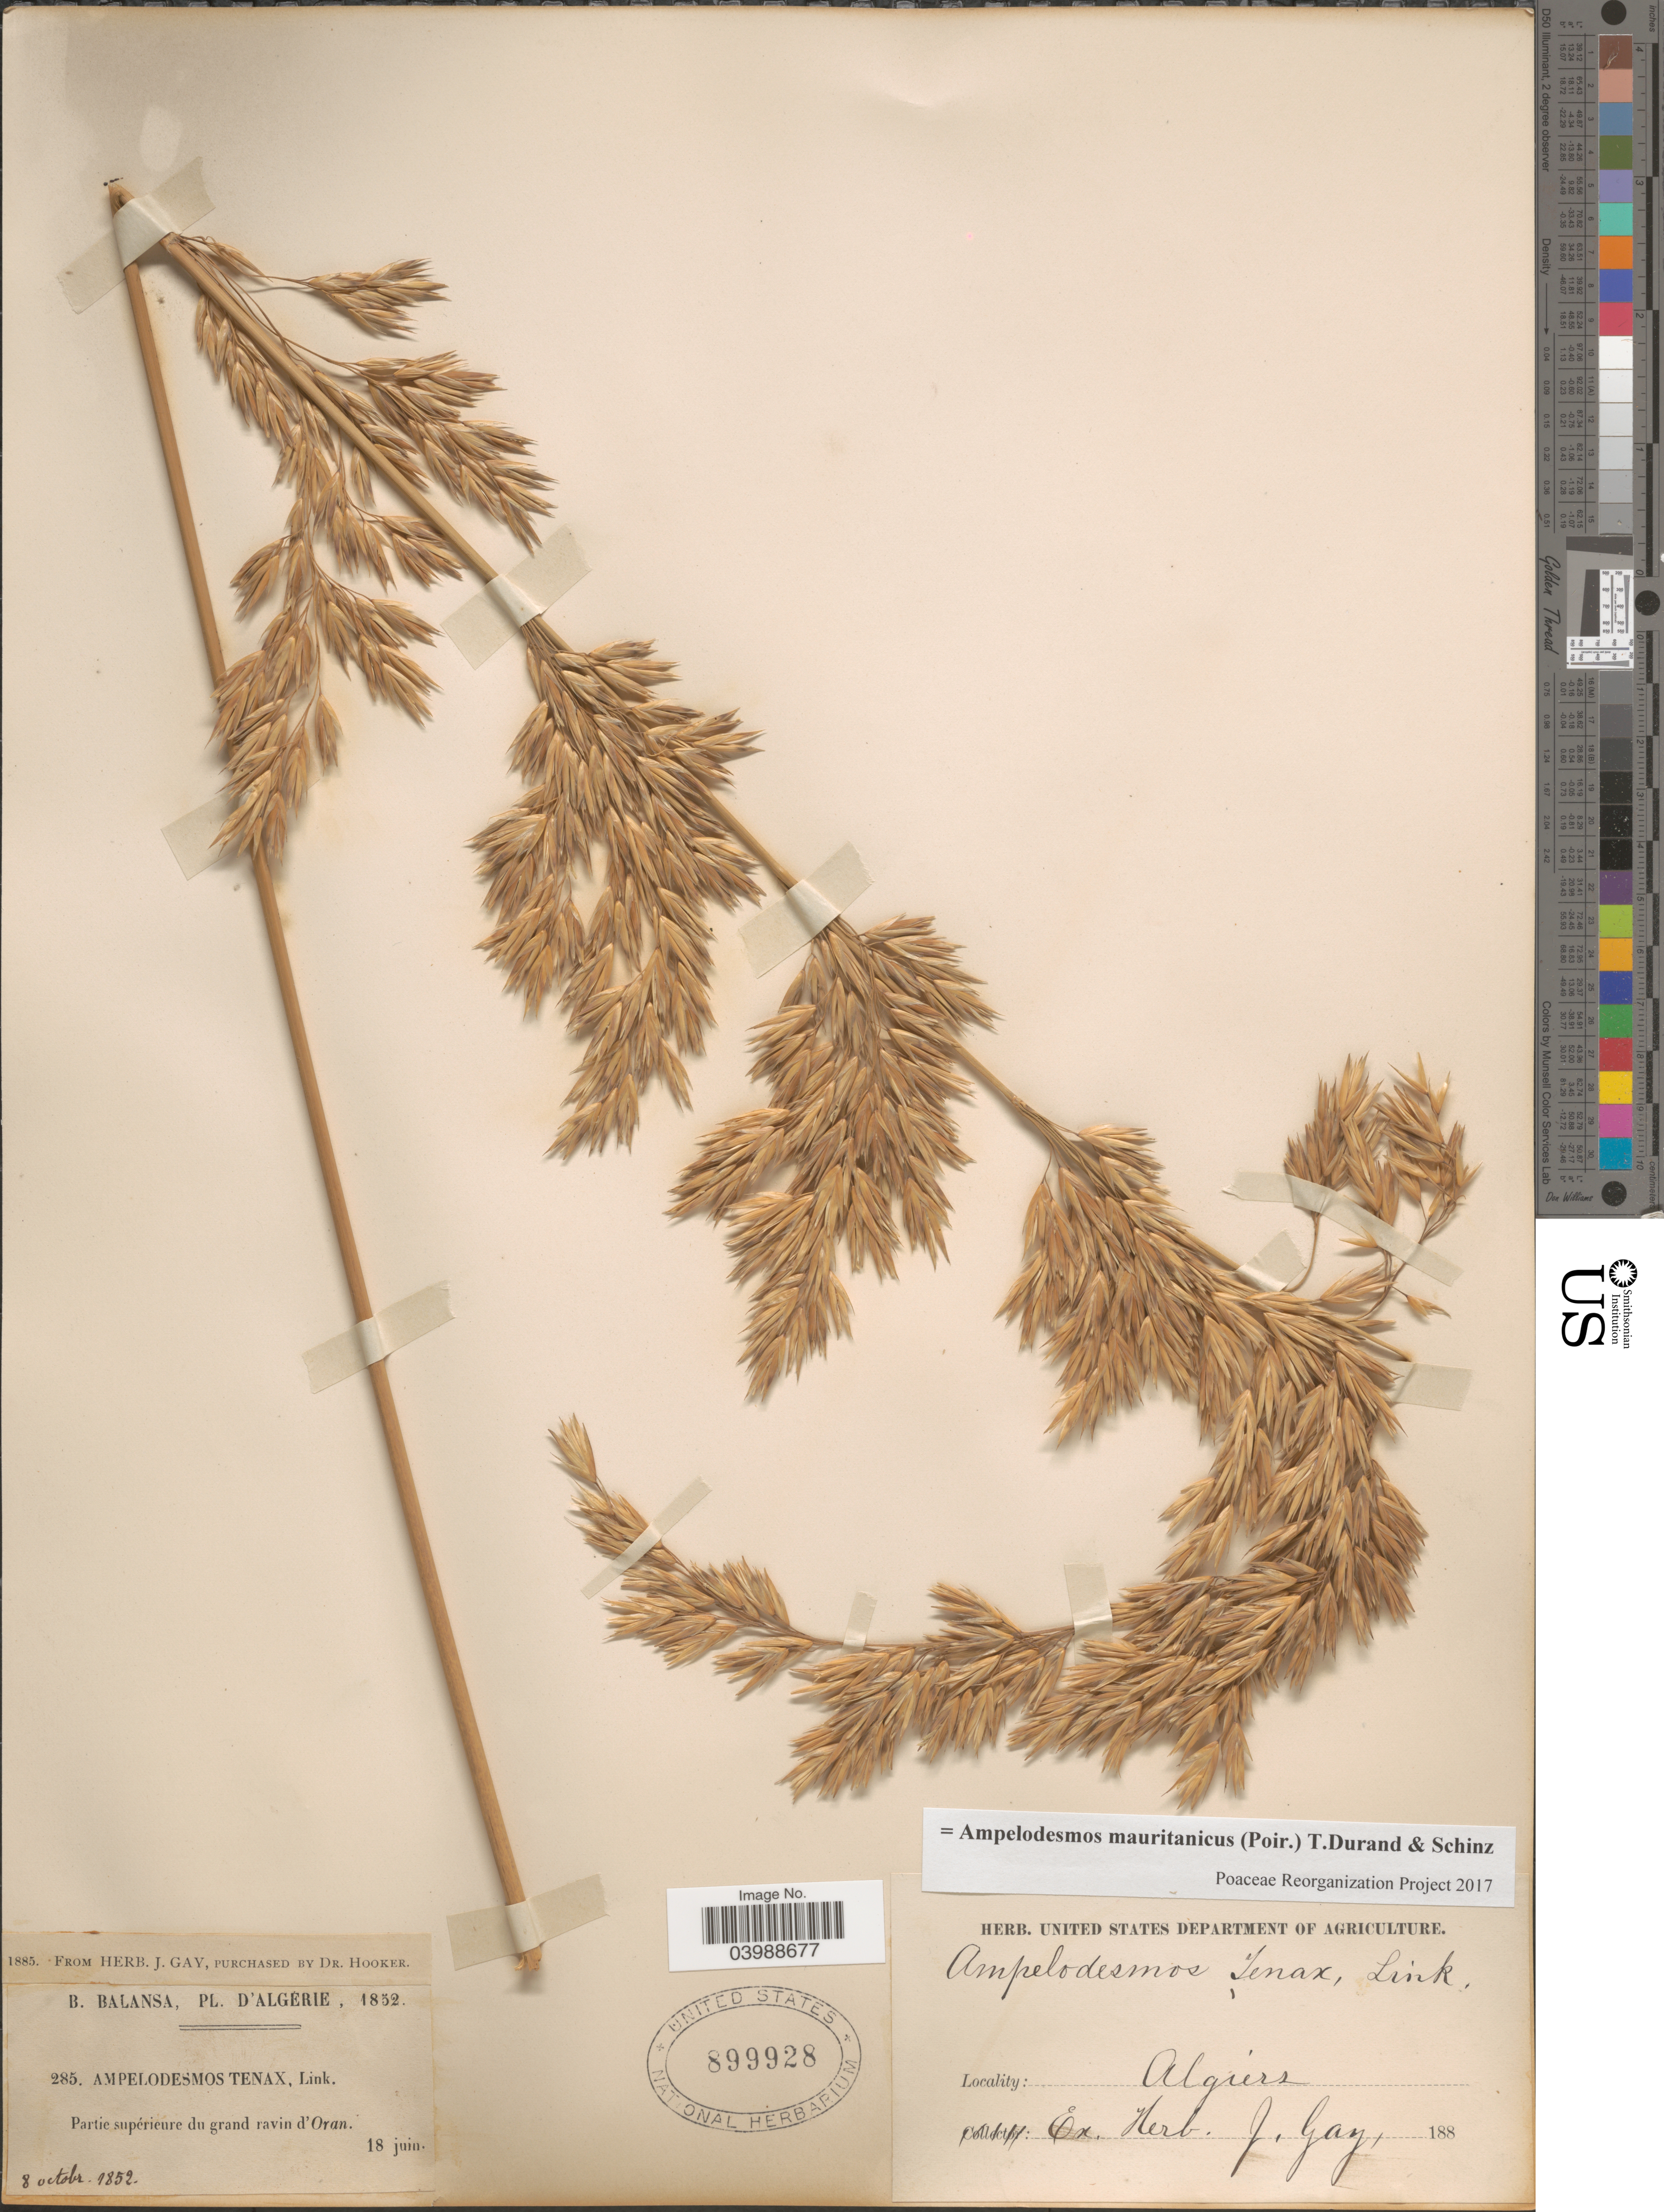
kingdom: Plantae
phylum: Tracheophyta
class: Liliopsida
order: Poales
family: Poaceae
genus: Ampelodesmos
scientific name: Ampelodesmos mauritanicus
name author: (Poir.) Durand & Schinz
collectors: B. Balansa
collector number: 285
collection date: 1852-06-18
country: Algeria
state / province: Oran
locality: Partie supérieure du grand ravin d'Oran.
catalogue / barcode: US 899928